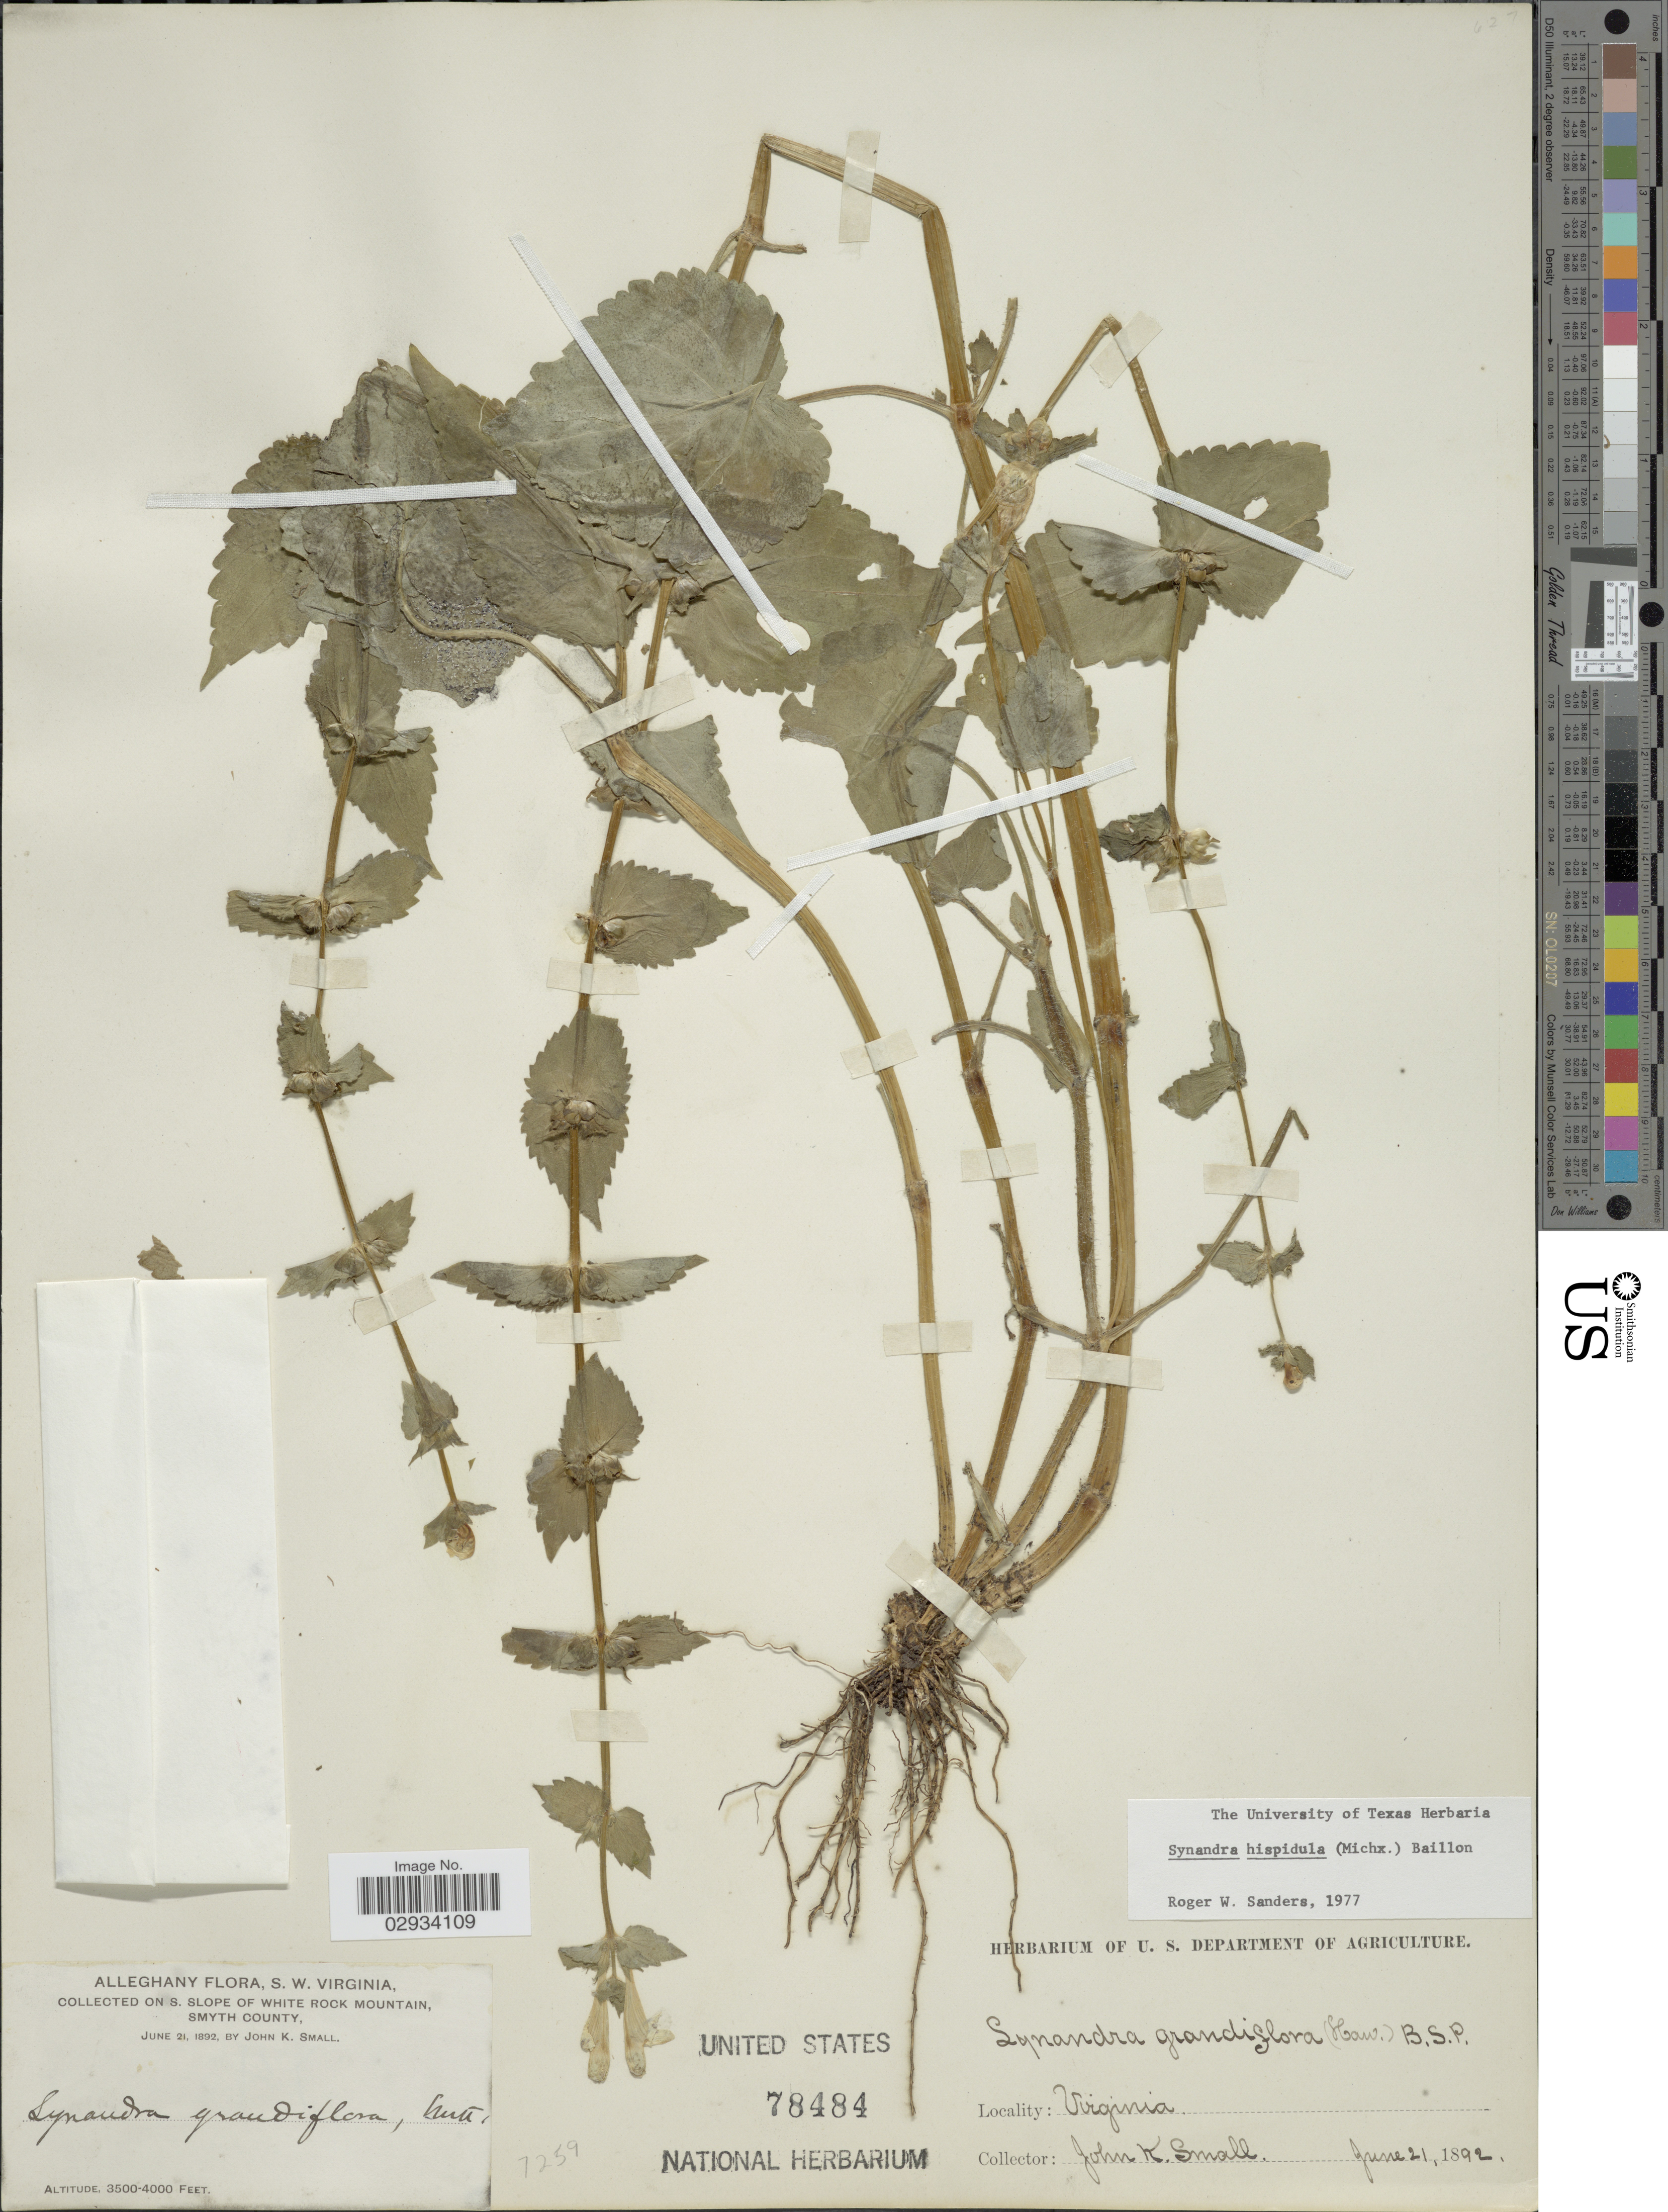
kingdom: Plantae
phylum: Tracheophyta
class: Magnoliopsida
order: Lamiales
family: Lamiaceae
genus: Synandra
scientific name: Synandra hispidula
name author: (Michx.) Baill.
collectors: J. K. Small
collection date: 1892-06-21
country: United States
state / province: Virginia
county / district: Smyth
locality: Alleghany, S.W. Virginia. S. slope of White Rock Mountain.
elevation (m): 1067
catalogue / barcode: US 78484